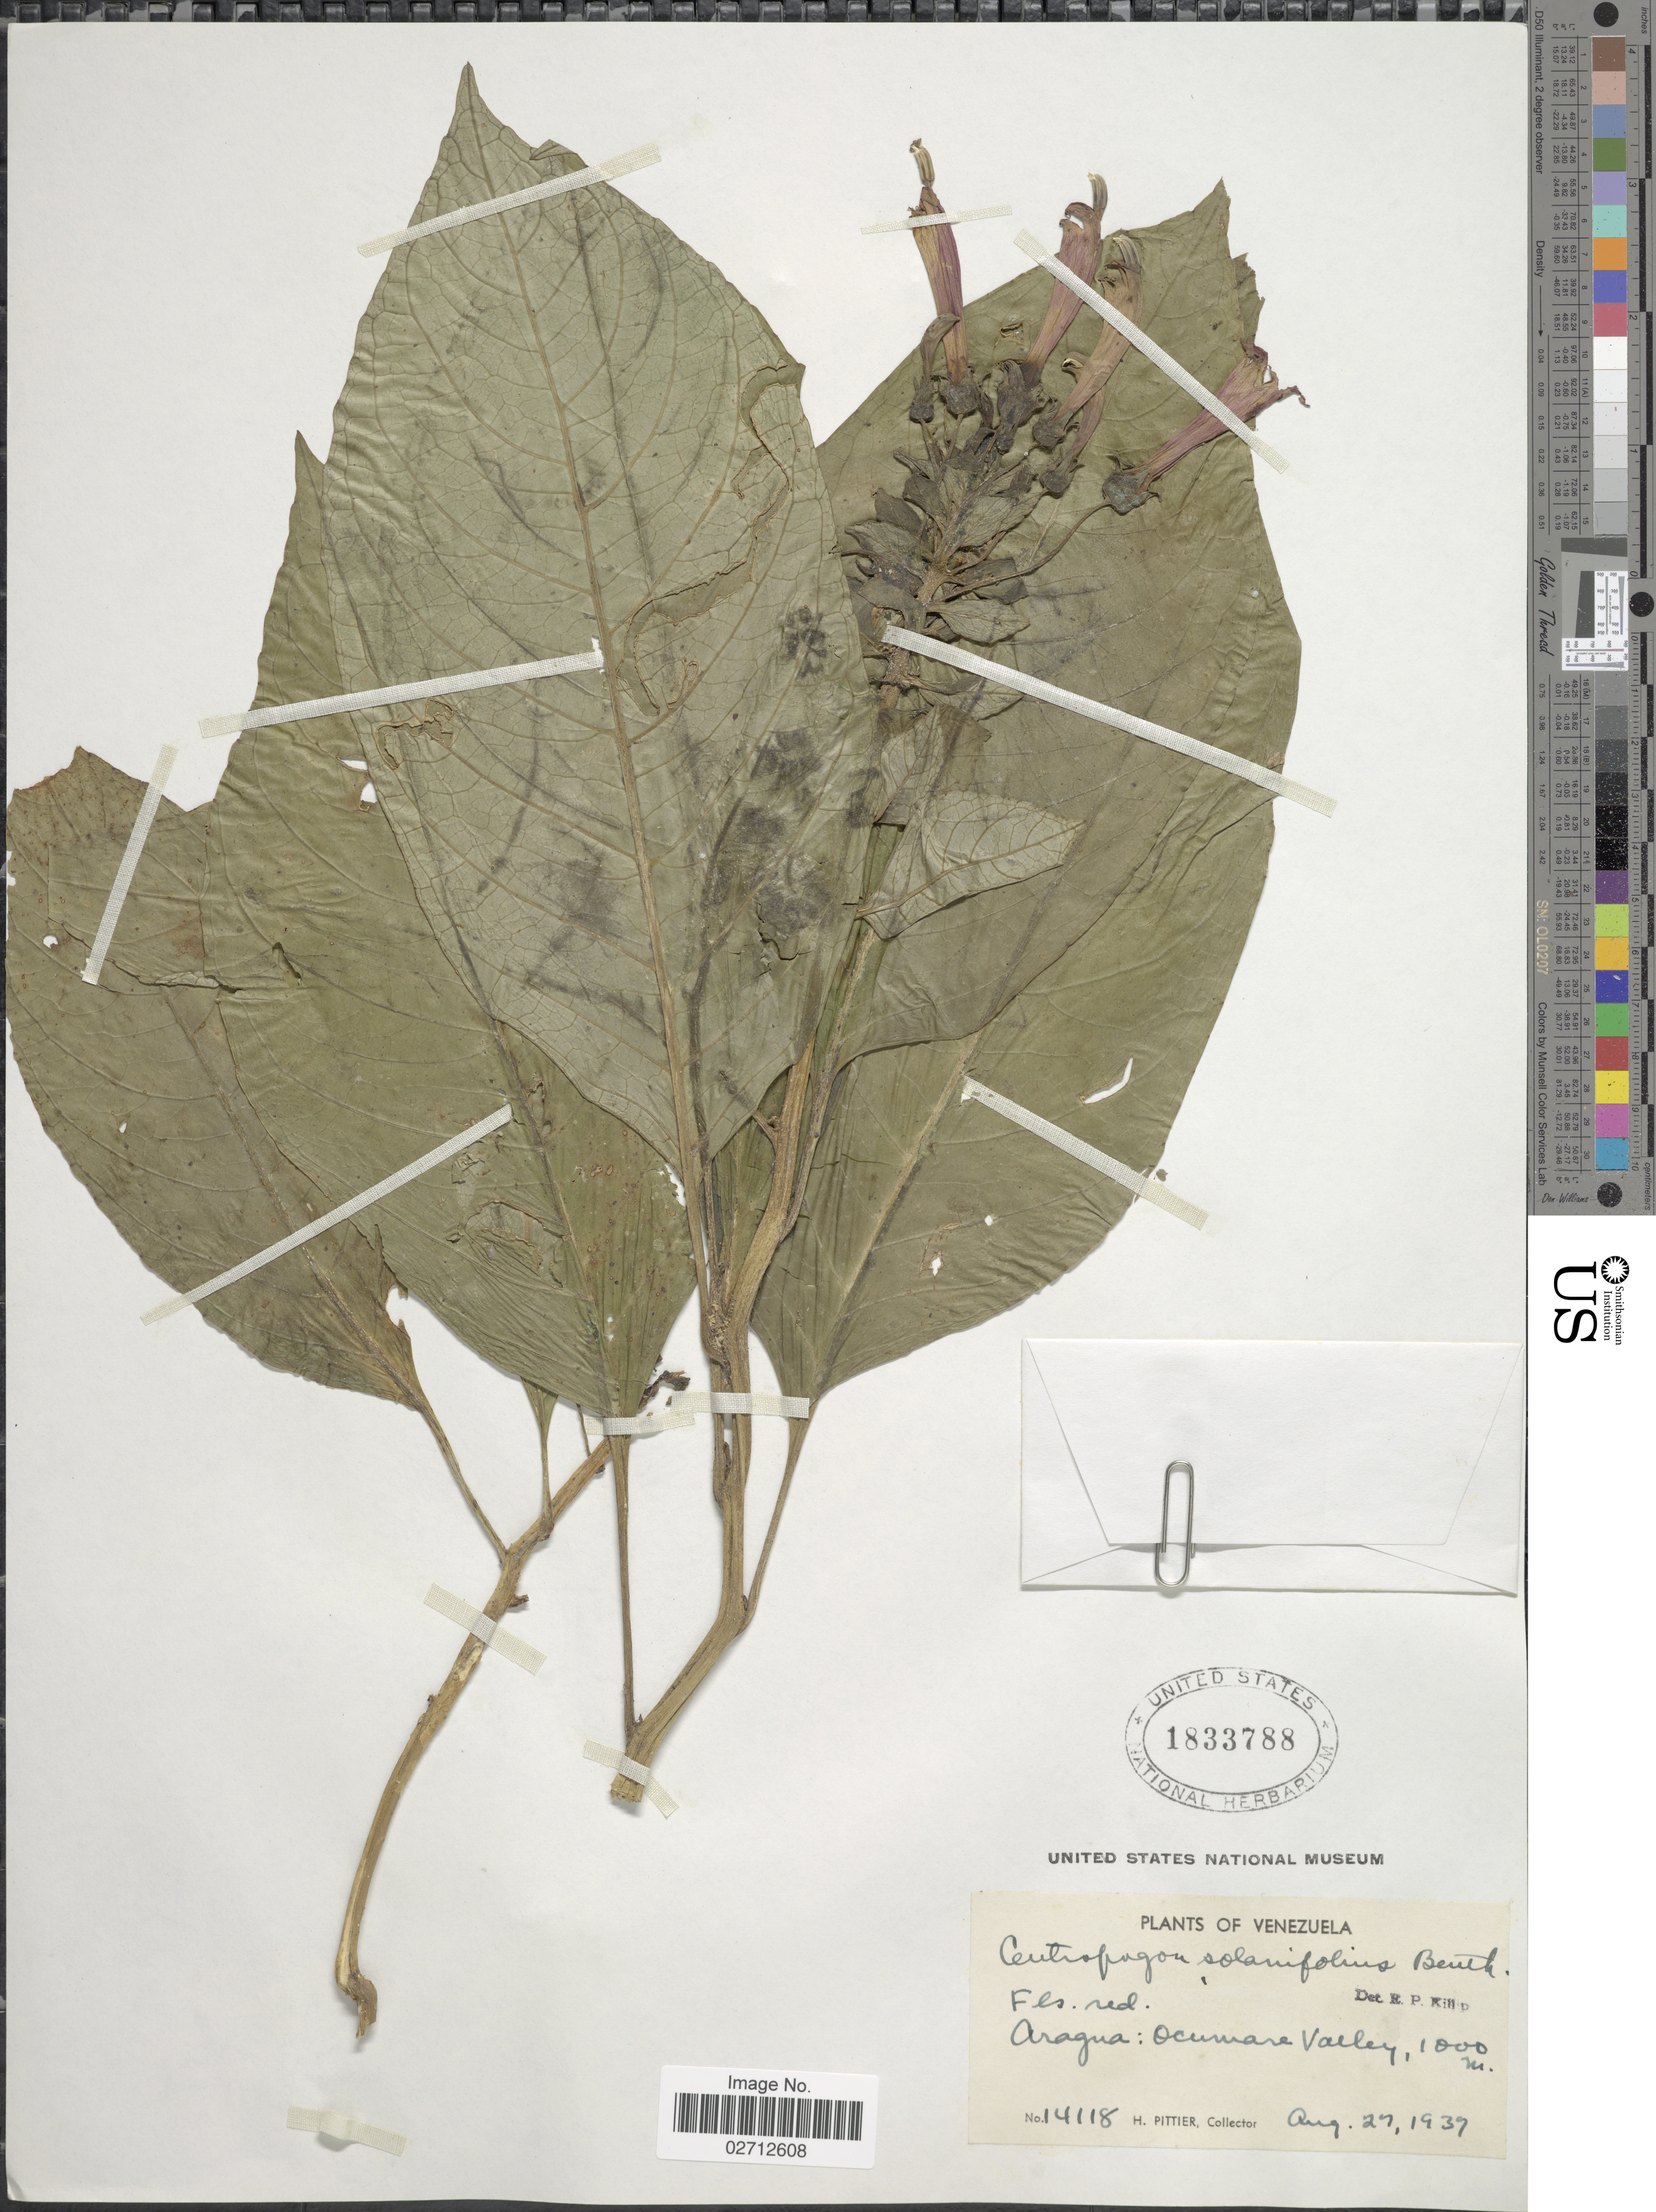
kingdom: Plantae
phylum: Tracheophyta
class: Magnoliopsida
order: Asterales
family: Campanulaceae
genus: Centropogon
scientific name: Centropogon solanifolius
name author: Benth.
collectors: H. F. Pittier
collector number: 14118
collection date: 1937-08-27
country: Venezuela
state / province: Aragua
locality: Ocumare valley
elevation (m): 1000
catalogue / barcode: US 1833788